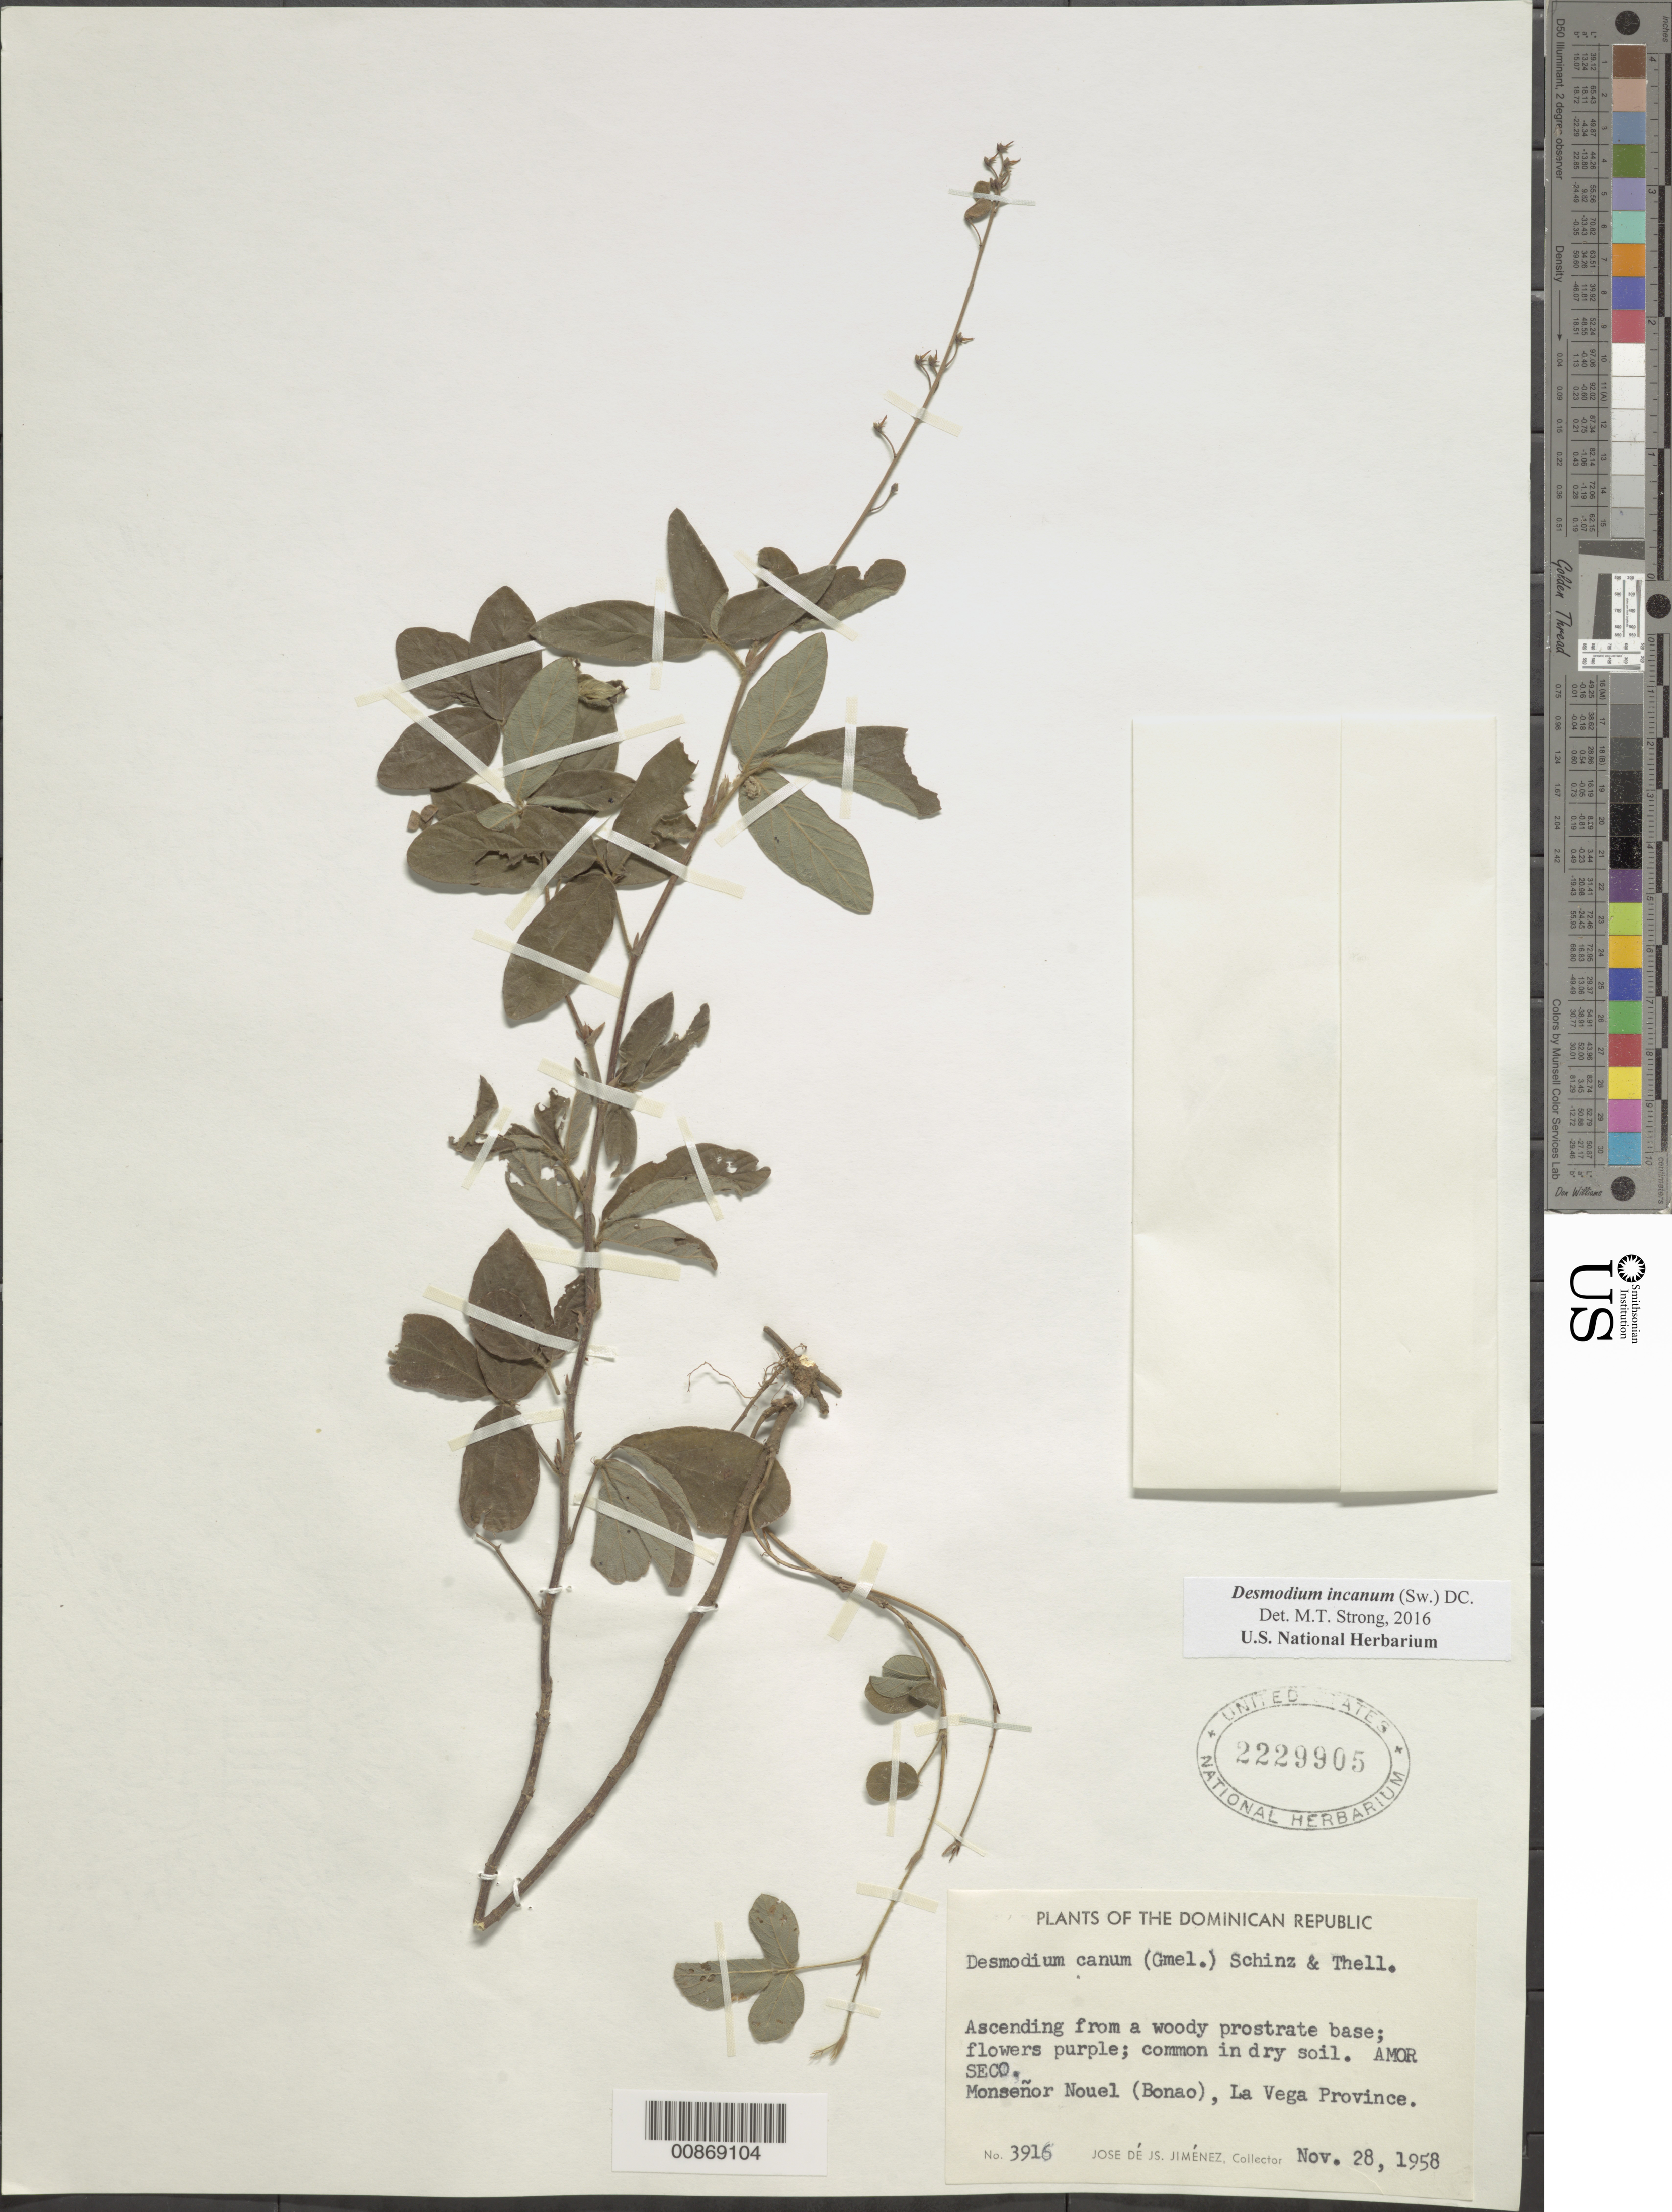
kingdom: Plantae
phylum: Tracheophyta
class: Magnoliopsida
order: Fabales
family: Fabaceae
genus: Desmodium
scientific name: Desmodium incanum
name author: (Sw.) DC.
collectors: J. J. Jiménez Almonte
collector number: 3916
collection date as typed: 28 Nov 1958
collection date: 1958-11-28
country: Dominican Republic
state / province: La Vega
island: Hispaniola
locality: Monseñor Nouel (Bonao).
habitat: Common in dry soil.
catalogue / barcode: US 2229905